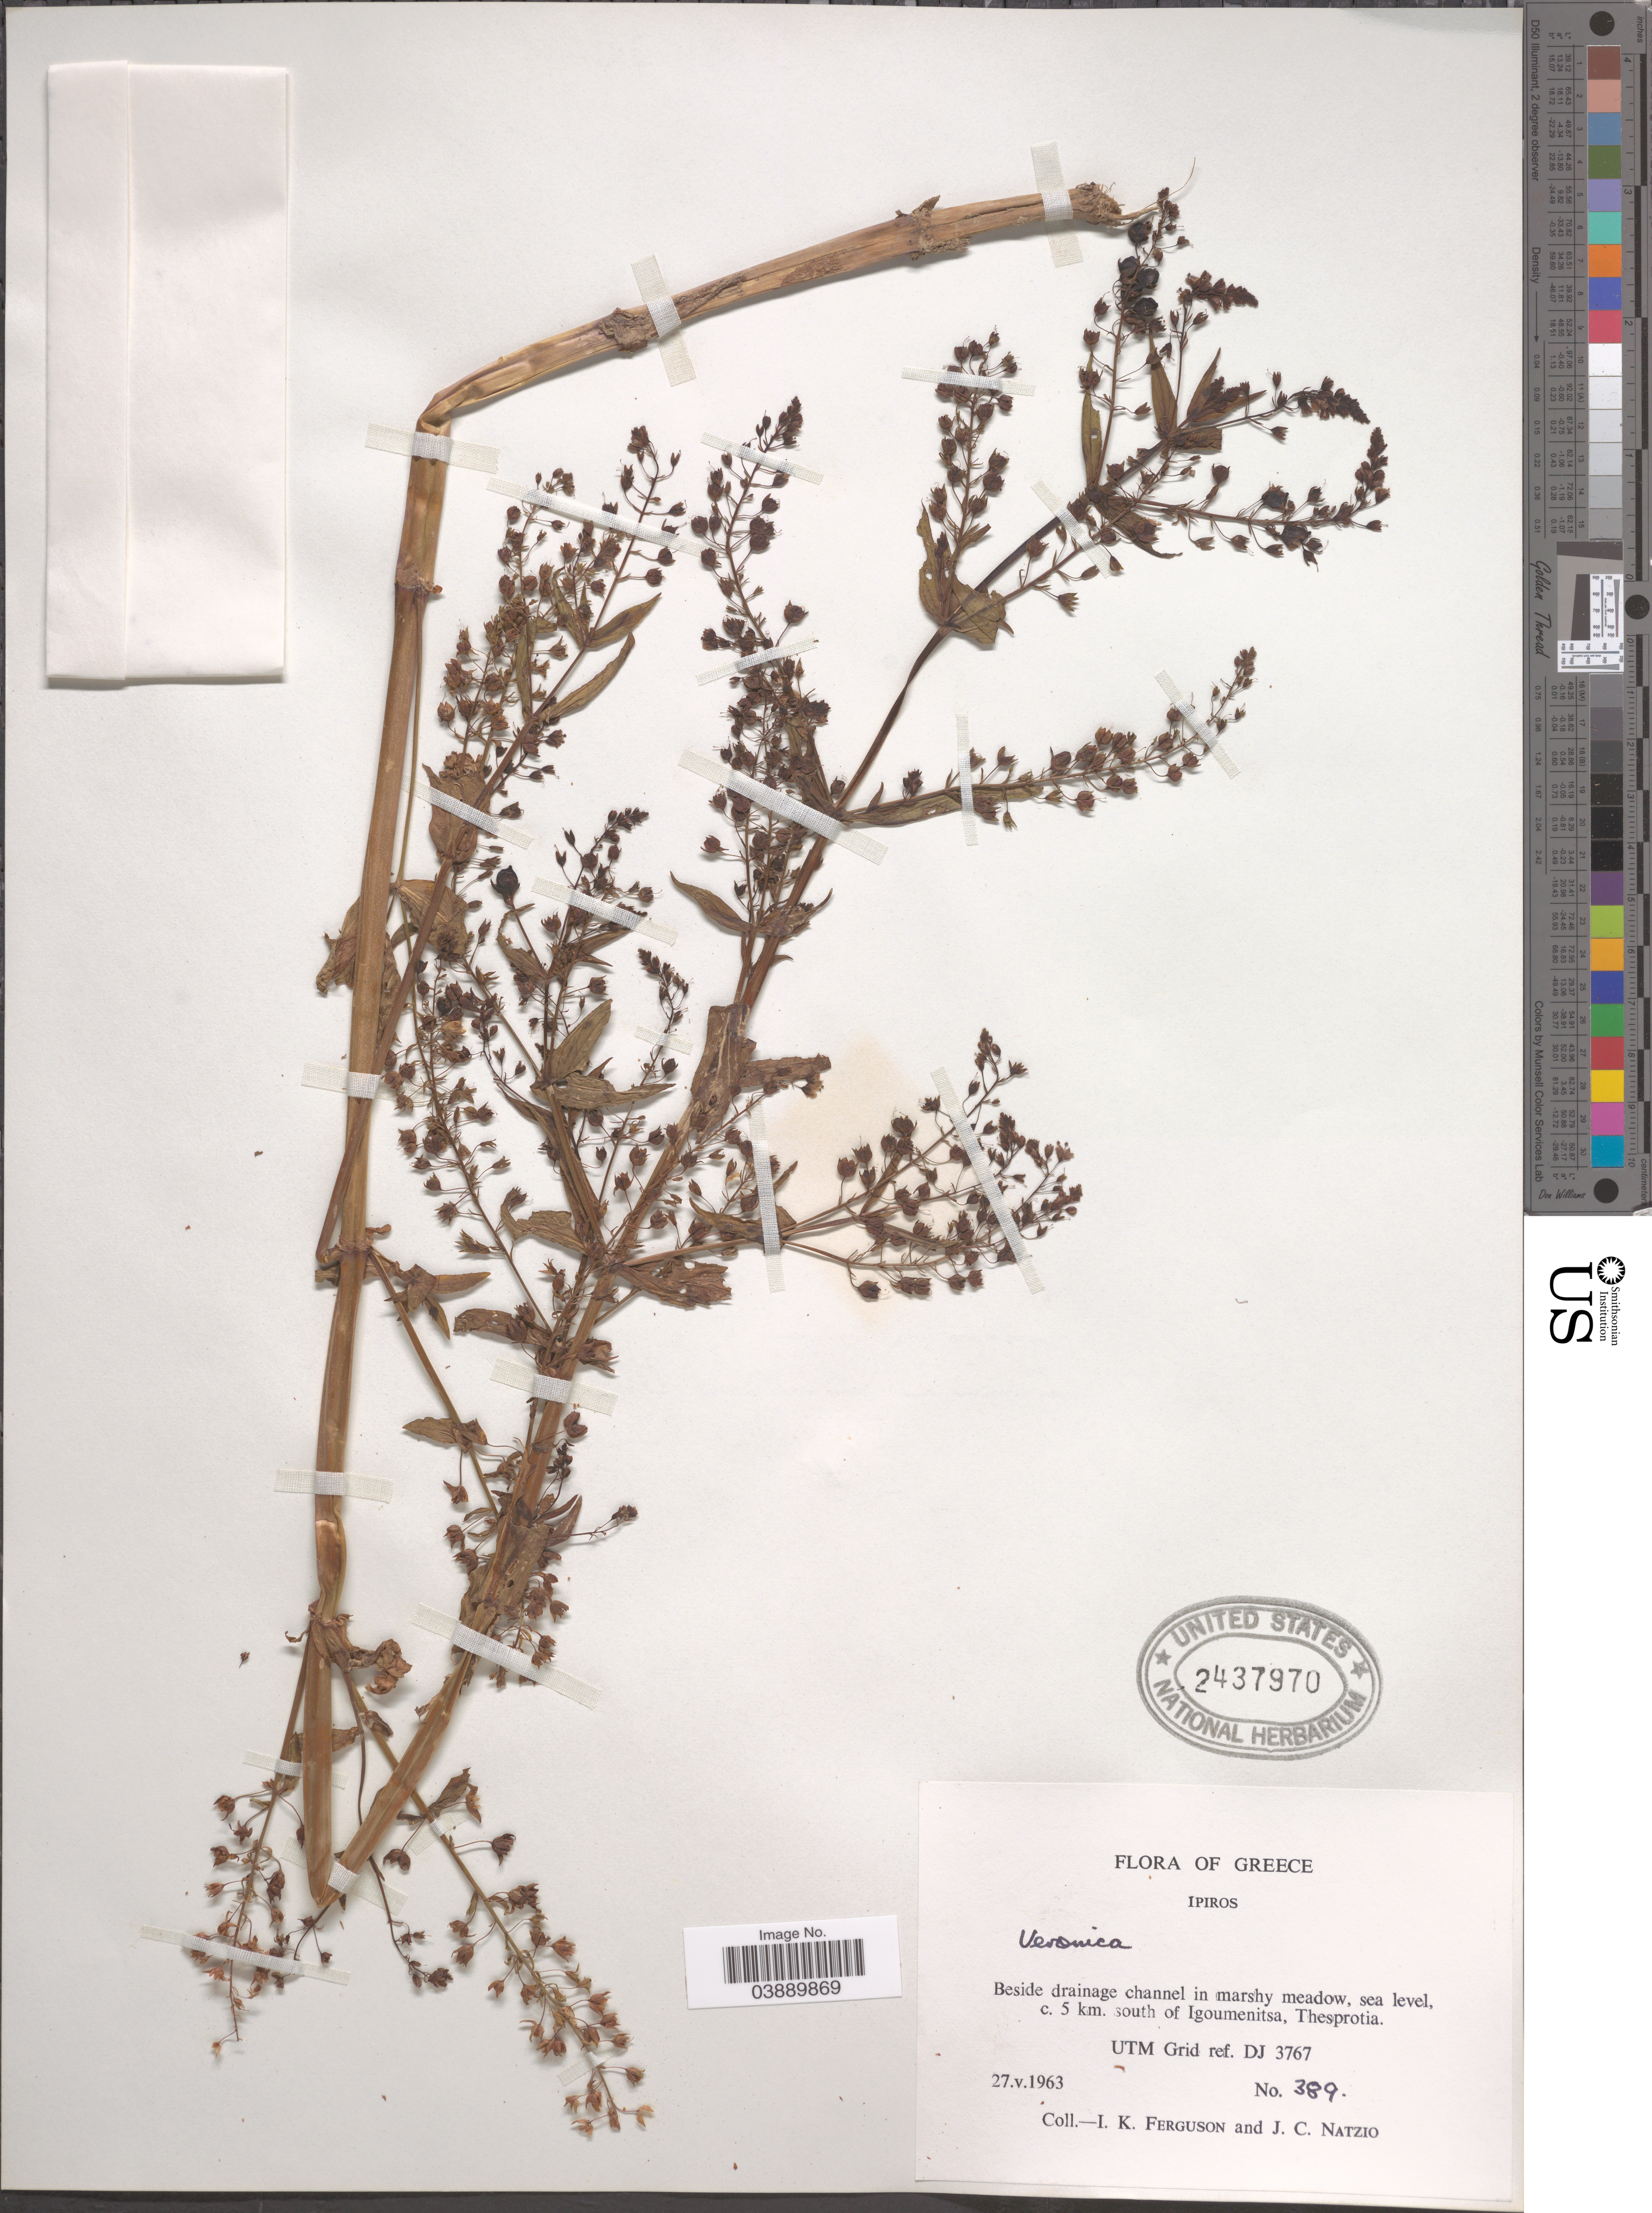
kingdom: Plantae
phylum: Tracheophyta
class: Magnoliopsida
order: Lamiales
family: Plantaginaceae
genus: Veronica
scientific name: Veronica anagallis-aquatica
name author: L.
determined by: Albach, Dirk C.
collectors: I. K. Ferguson & J. Natzio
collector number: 389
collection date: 1963-05-27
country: Greece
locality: Ipiros. C. 5 km. south of Igoumenitsa, Thesprotia. UTM Grid ref. DJ 3767.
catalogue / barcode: US 2437970